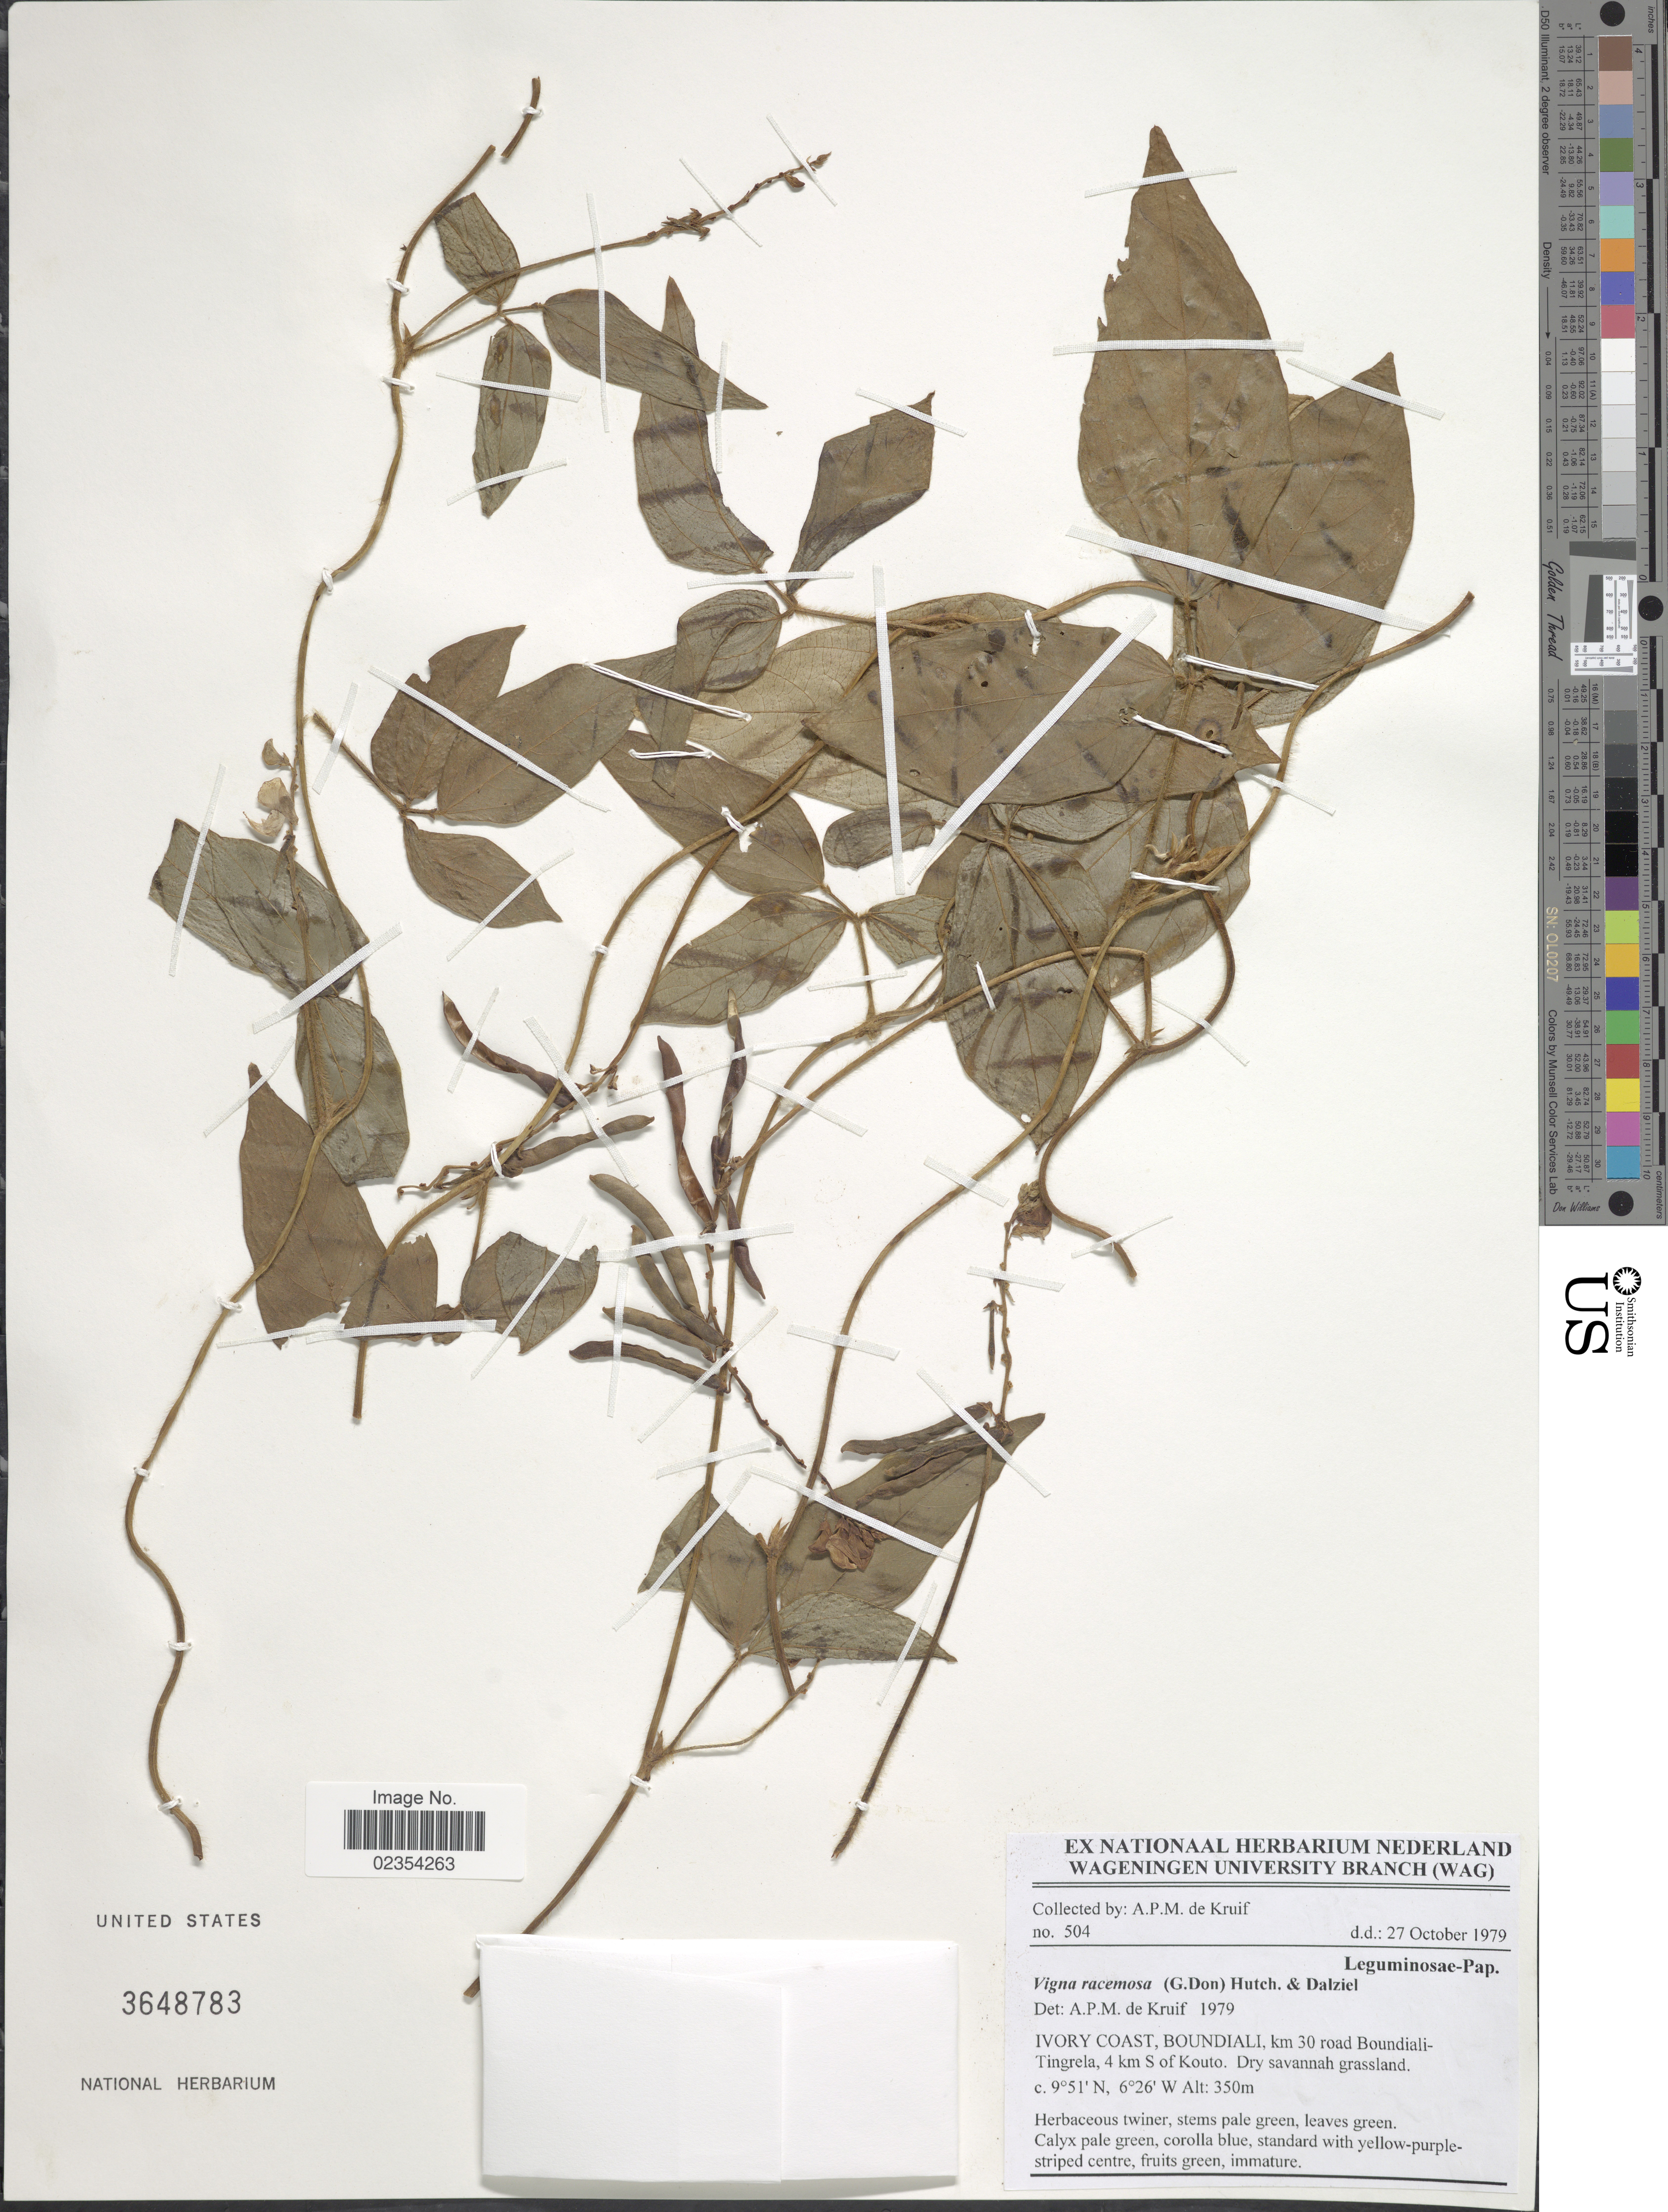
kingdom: Plantae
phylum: Tracheophyta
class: Magnoliopsida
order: Fabales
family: Fabaceae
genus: Vigna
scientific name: Vigna racemosa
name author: (G. Don) Hutch. & Dalziel ex Baker f.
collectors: A. P. de Kruif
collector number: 504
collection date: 1979-10-27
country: Ivory Coast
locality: Boundiali, km 30 road Boundiali-Tingrela, 4 km S of Kouto.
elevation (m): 350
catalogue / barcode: US 3648783